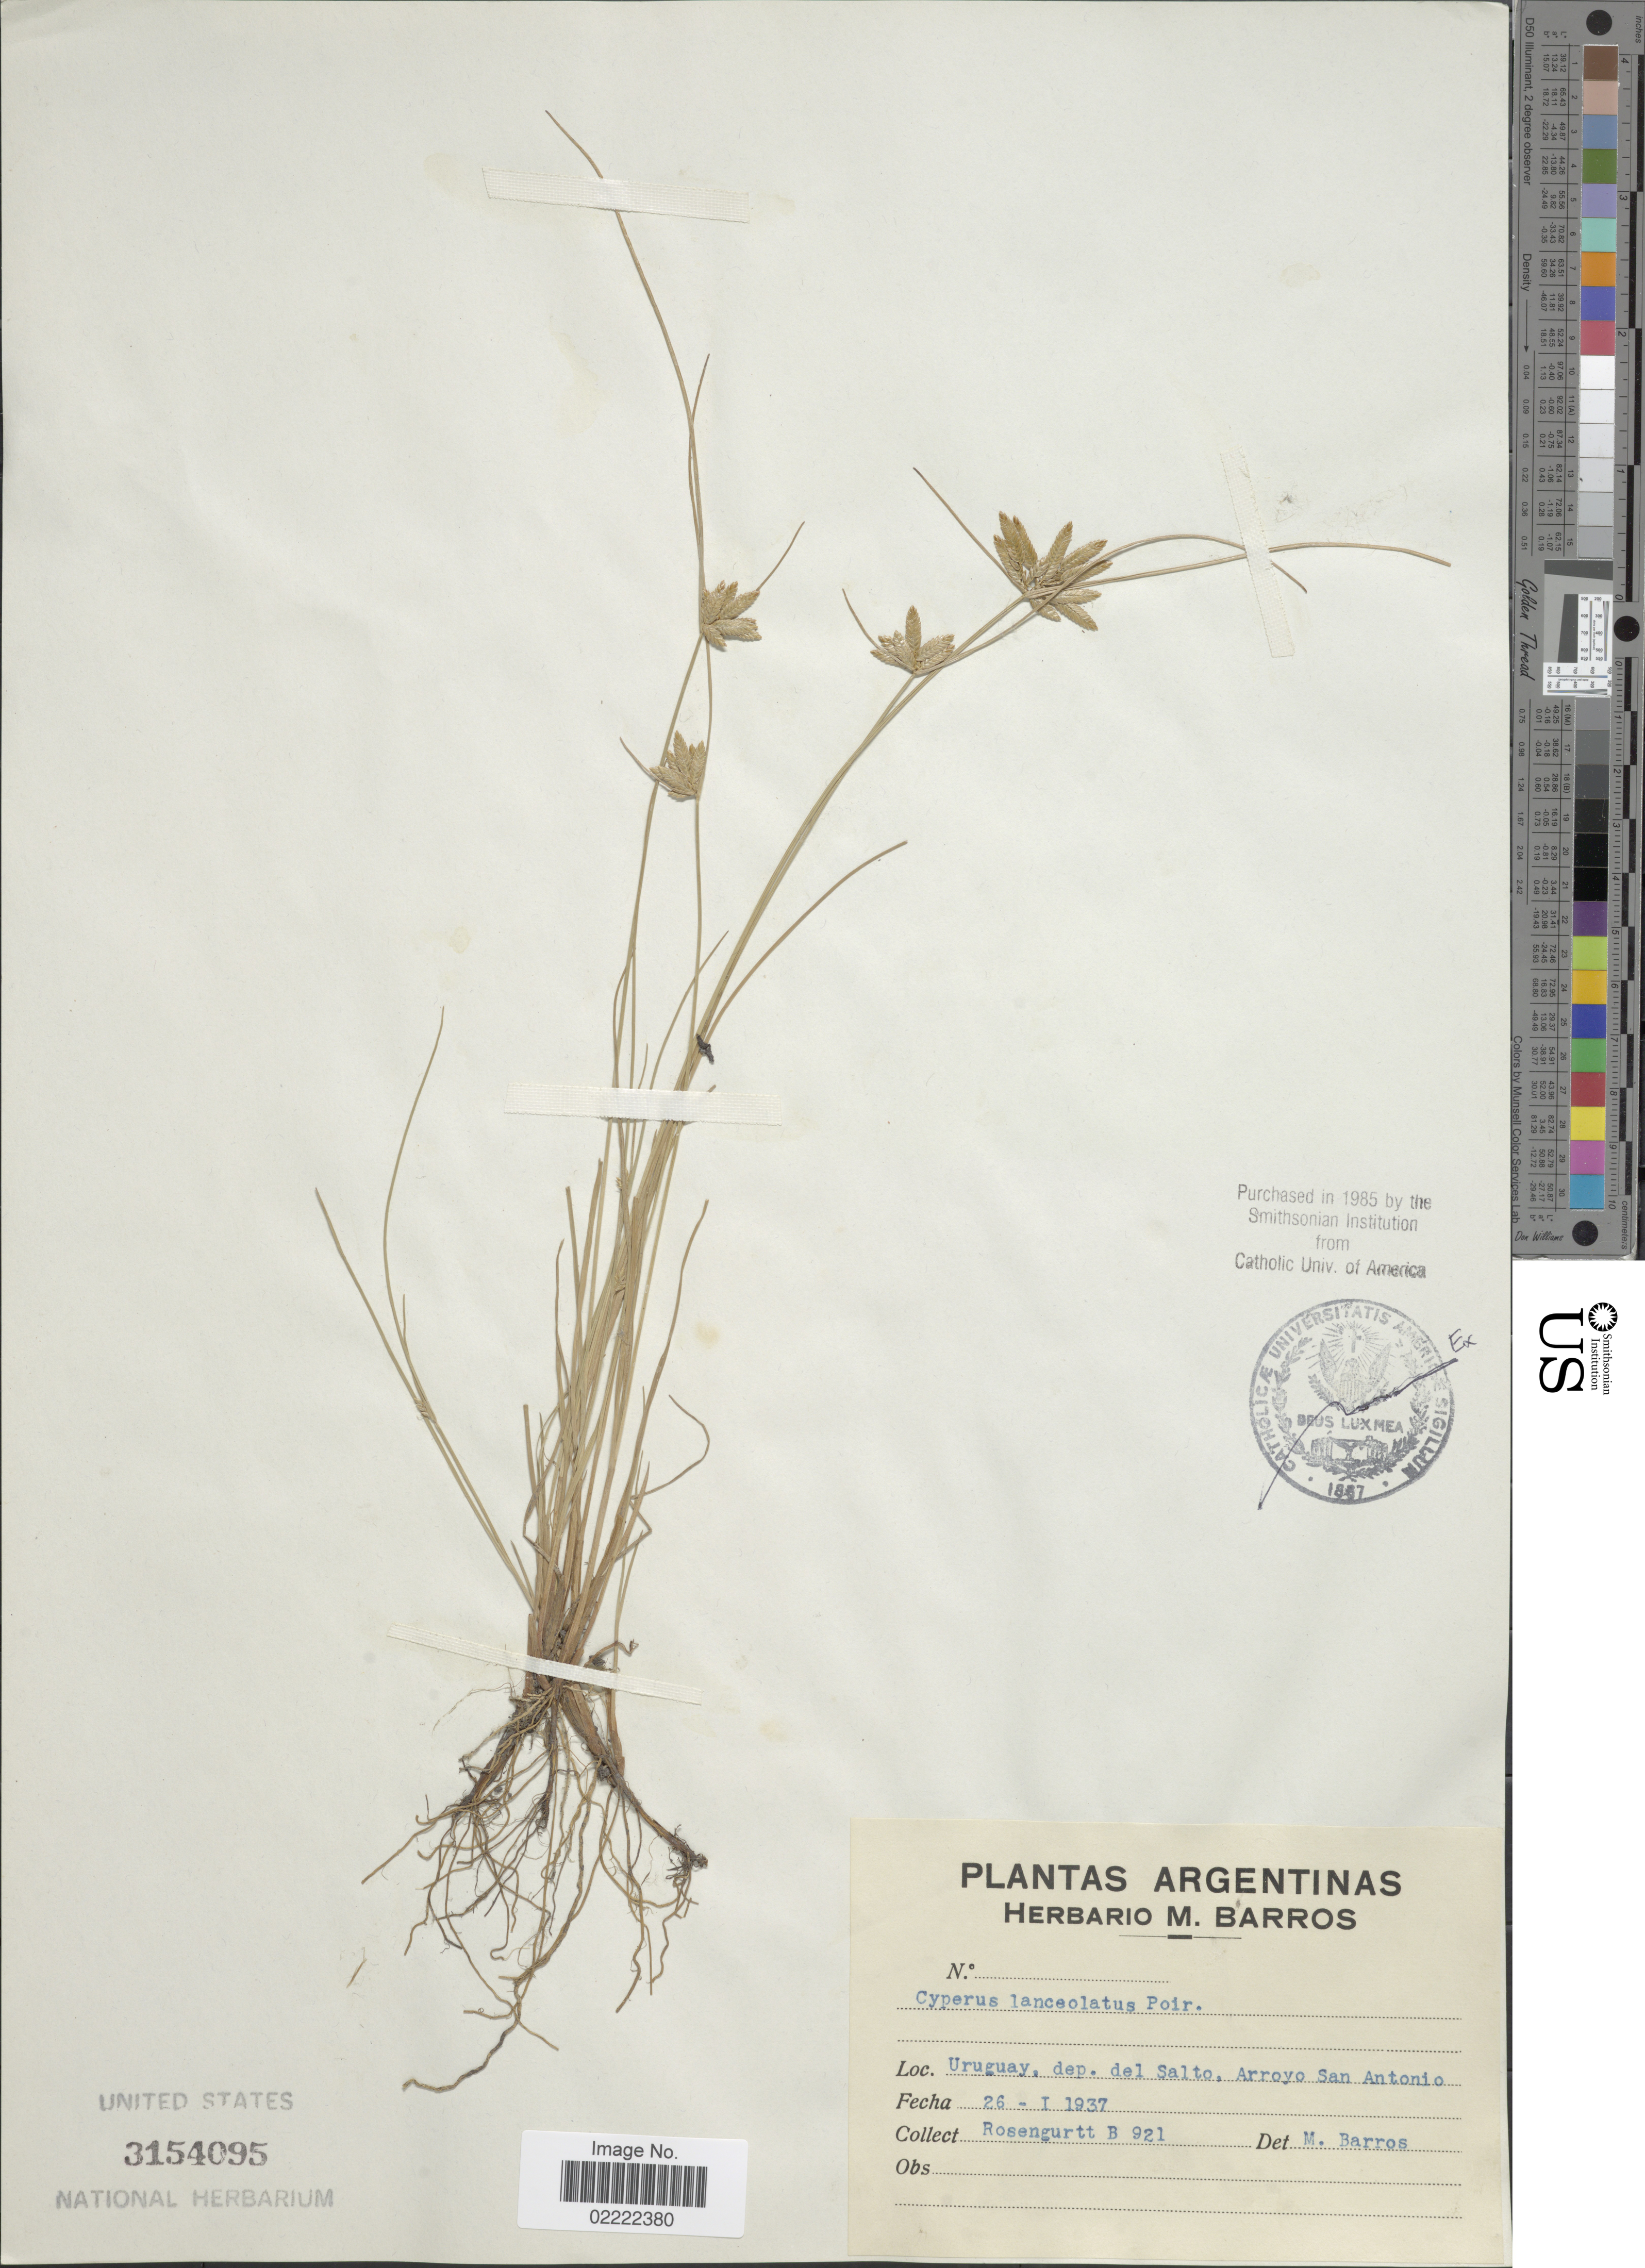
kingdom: Plantae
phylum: Tracheophyta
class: Liliopsida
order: Poales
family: Cyperaceae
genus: Cyperus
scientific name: Cyperus lanceolatus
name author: Poir.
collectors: B. Rosengurtt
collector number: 921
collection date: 1937-01-26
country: Uruguay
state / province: Salto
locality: Dep. del Salto, Arroyo San Antonio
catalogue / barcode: US 3154095